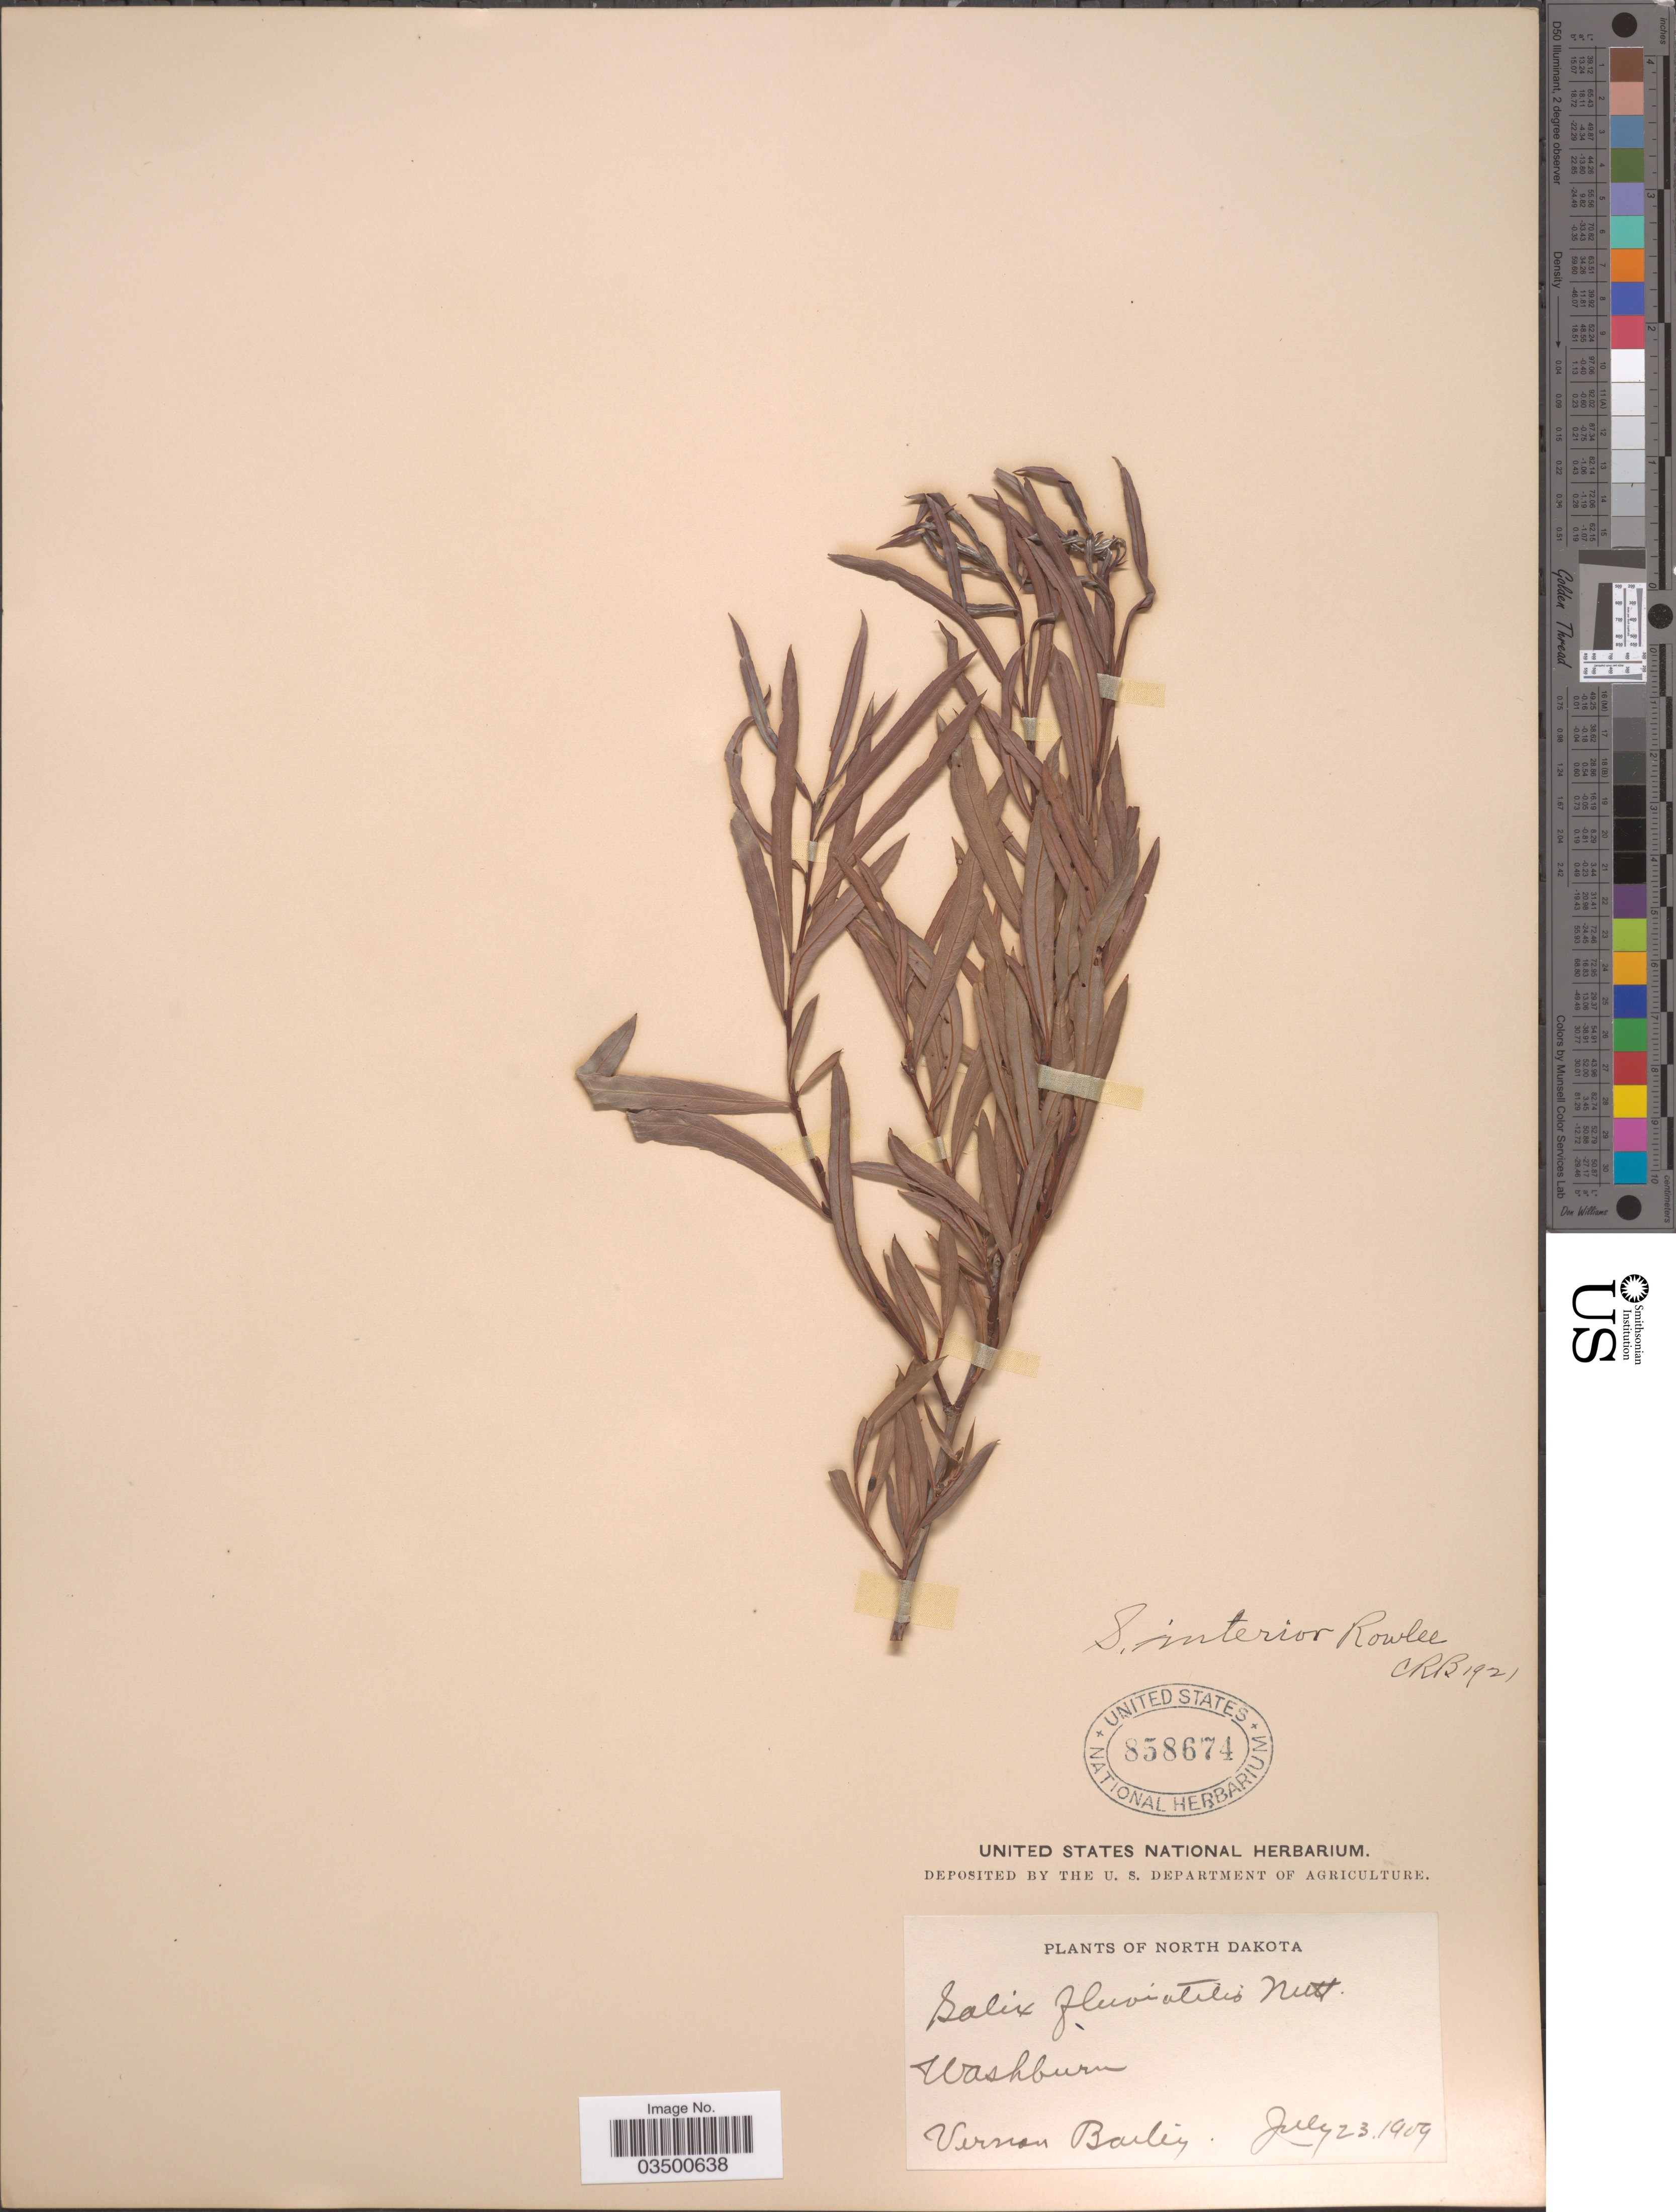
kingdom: Plantae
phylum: Tracheophyta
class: Magnoliopsida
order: Malpighiales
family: Salicaceae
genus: Salix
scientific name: Salix interior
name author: Rowlee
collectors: V. O. Bailey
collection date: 1909-07-23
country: United States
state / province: North Dakota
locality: Washburn.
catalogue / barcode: US 858674